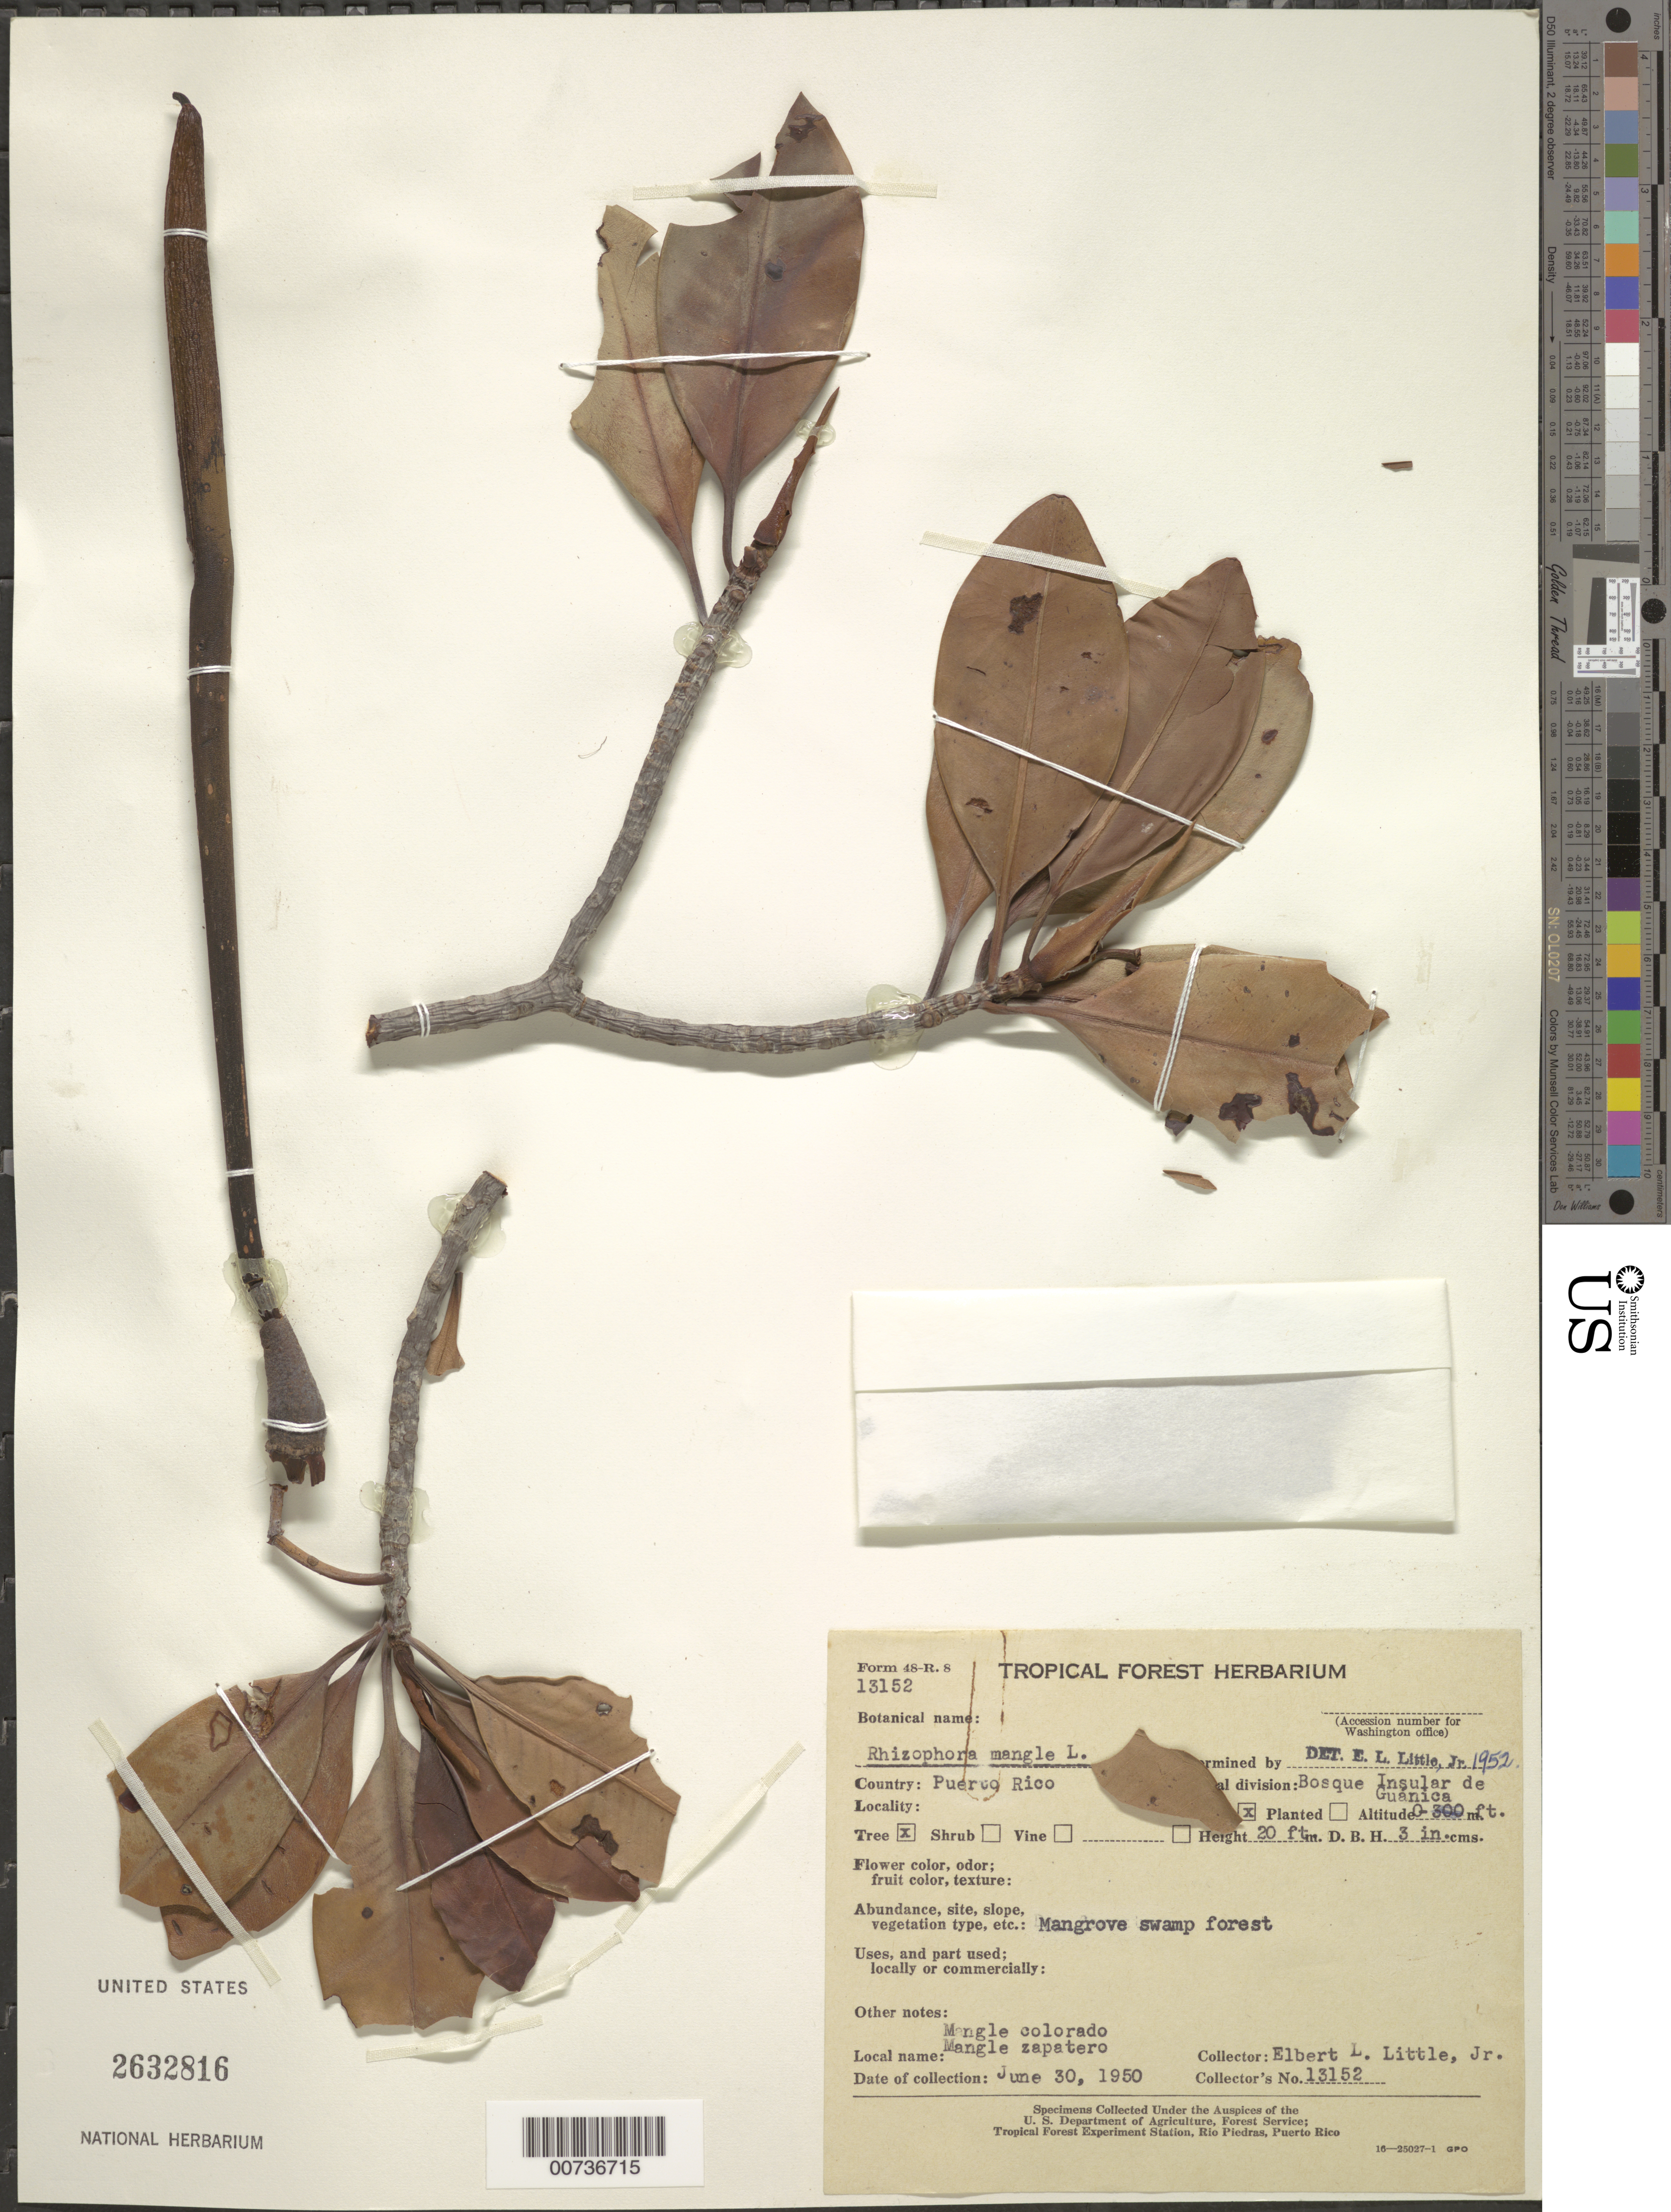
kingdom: Plantae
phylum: Tracheophyta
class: Magnoliopsida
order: Malpighiales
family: Rhizophoraceae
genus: Rhizophora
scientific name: Rhizophora mangle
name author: L.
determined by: Little, Elbert L., Jr., (FSSR), United States Department of Agriculture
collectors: E. L. Little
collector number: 13152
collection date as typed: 30 Jun 1950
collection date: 1950-06-30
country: Puerto Rico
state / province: Guánica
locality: Bosque Insular de Guánica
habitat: Mangrove swamp forest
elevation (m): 0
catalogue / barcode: US 2632816